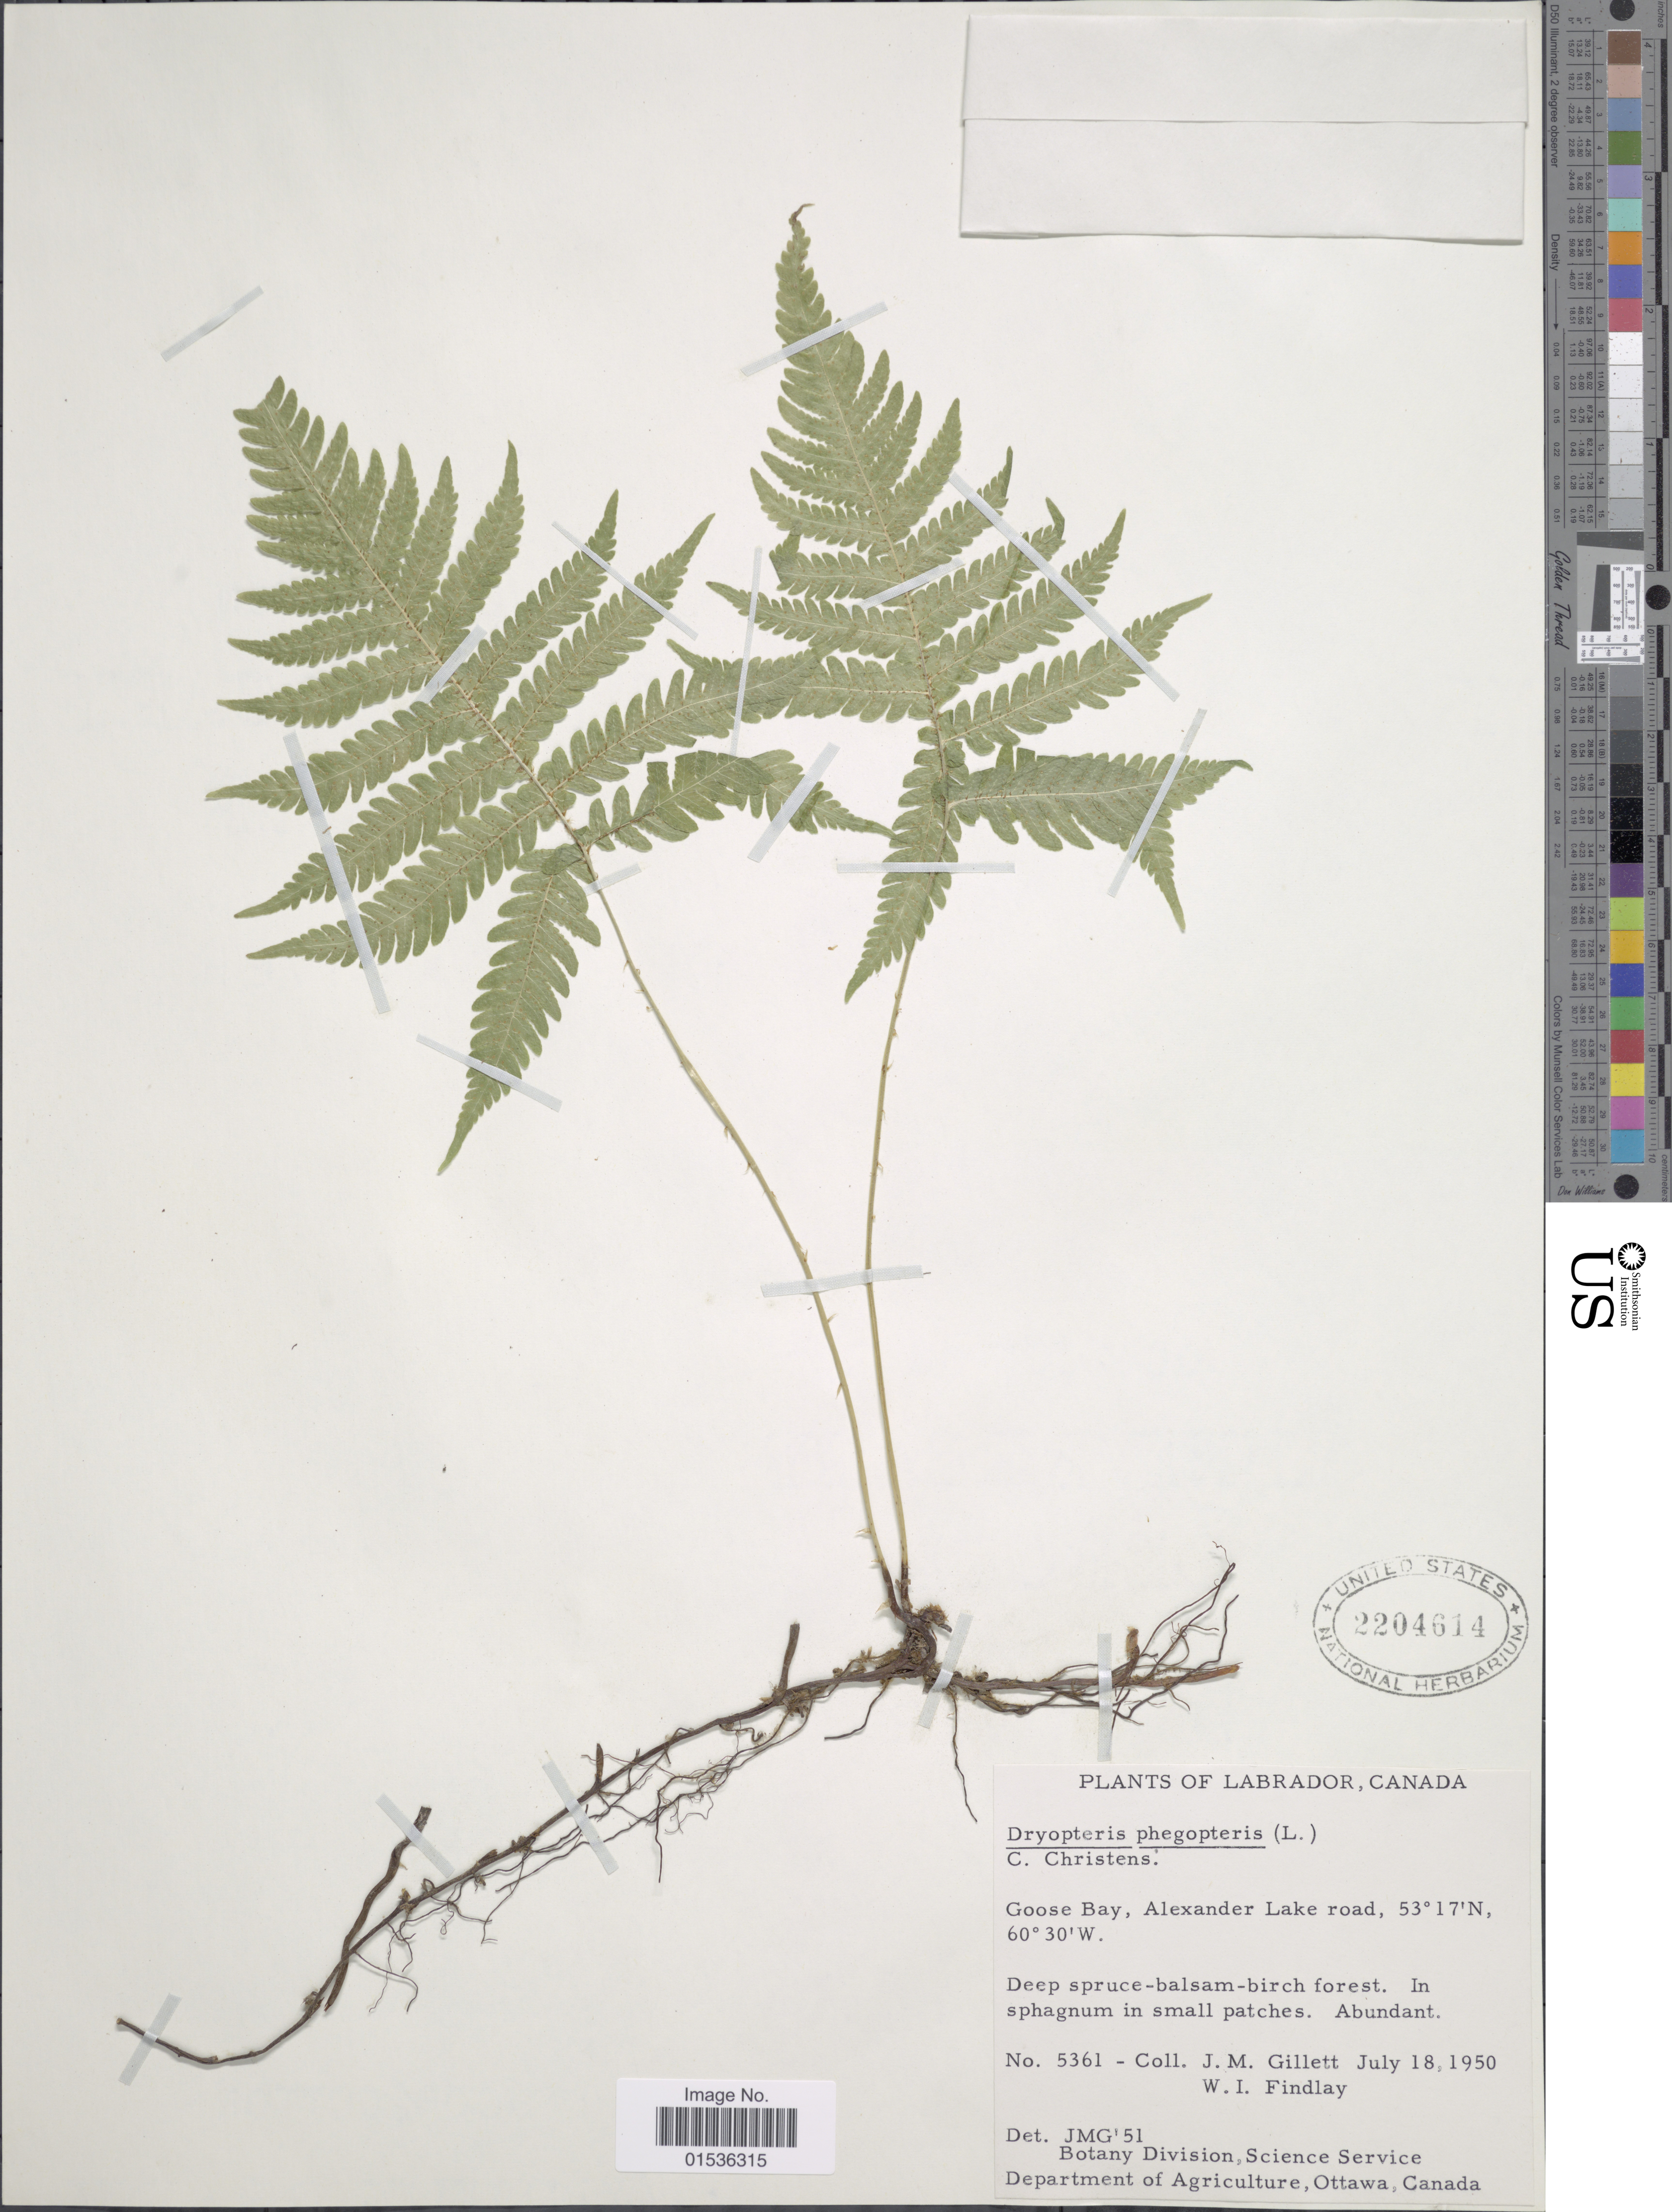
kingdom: Plantae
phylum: Tracheophyta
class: Polypodiopsida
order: Polypodiales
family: Thelypteridaceae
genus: Phegopteris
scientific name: Phegopteris connectilis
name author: (Michx.) Watt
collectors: J. M. Gillett & W. Findlay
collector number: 5361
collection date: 1950-07-18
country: Canada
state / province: Newfoundland and Labrador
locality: Labrador, Canada. Goose Bay, Alexander Lake road.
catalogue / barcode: US 2204614